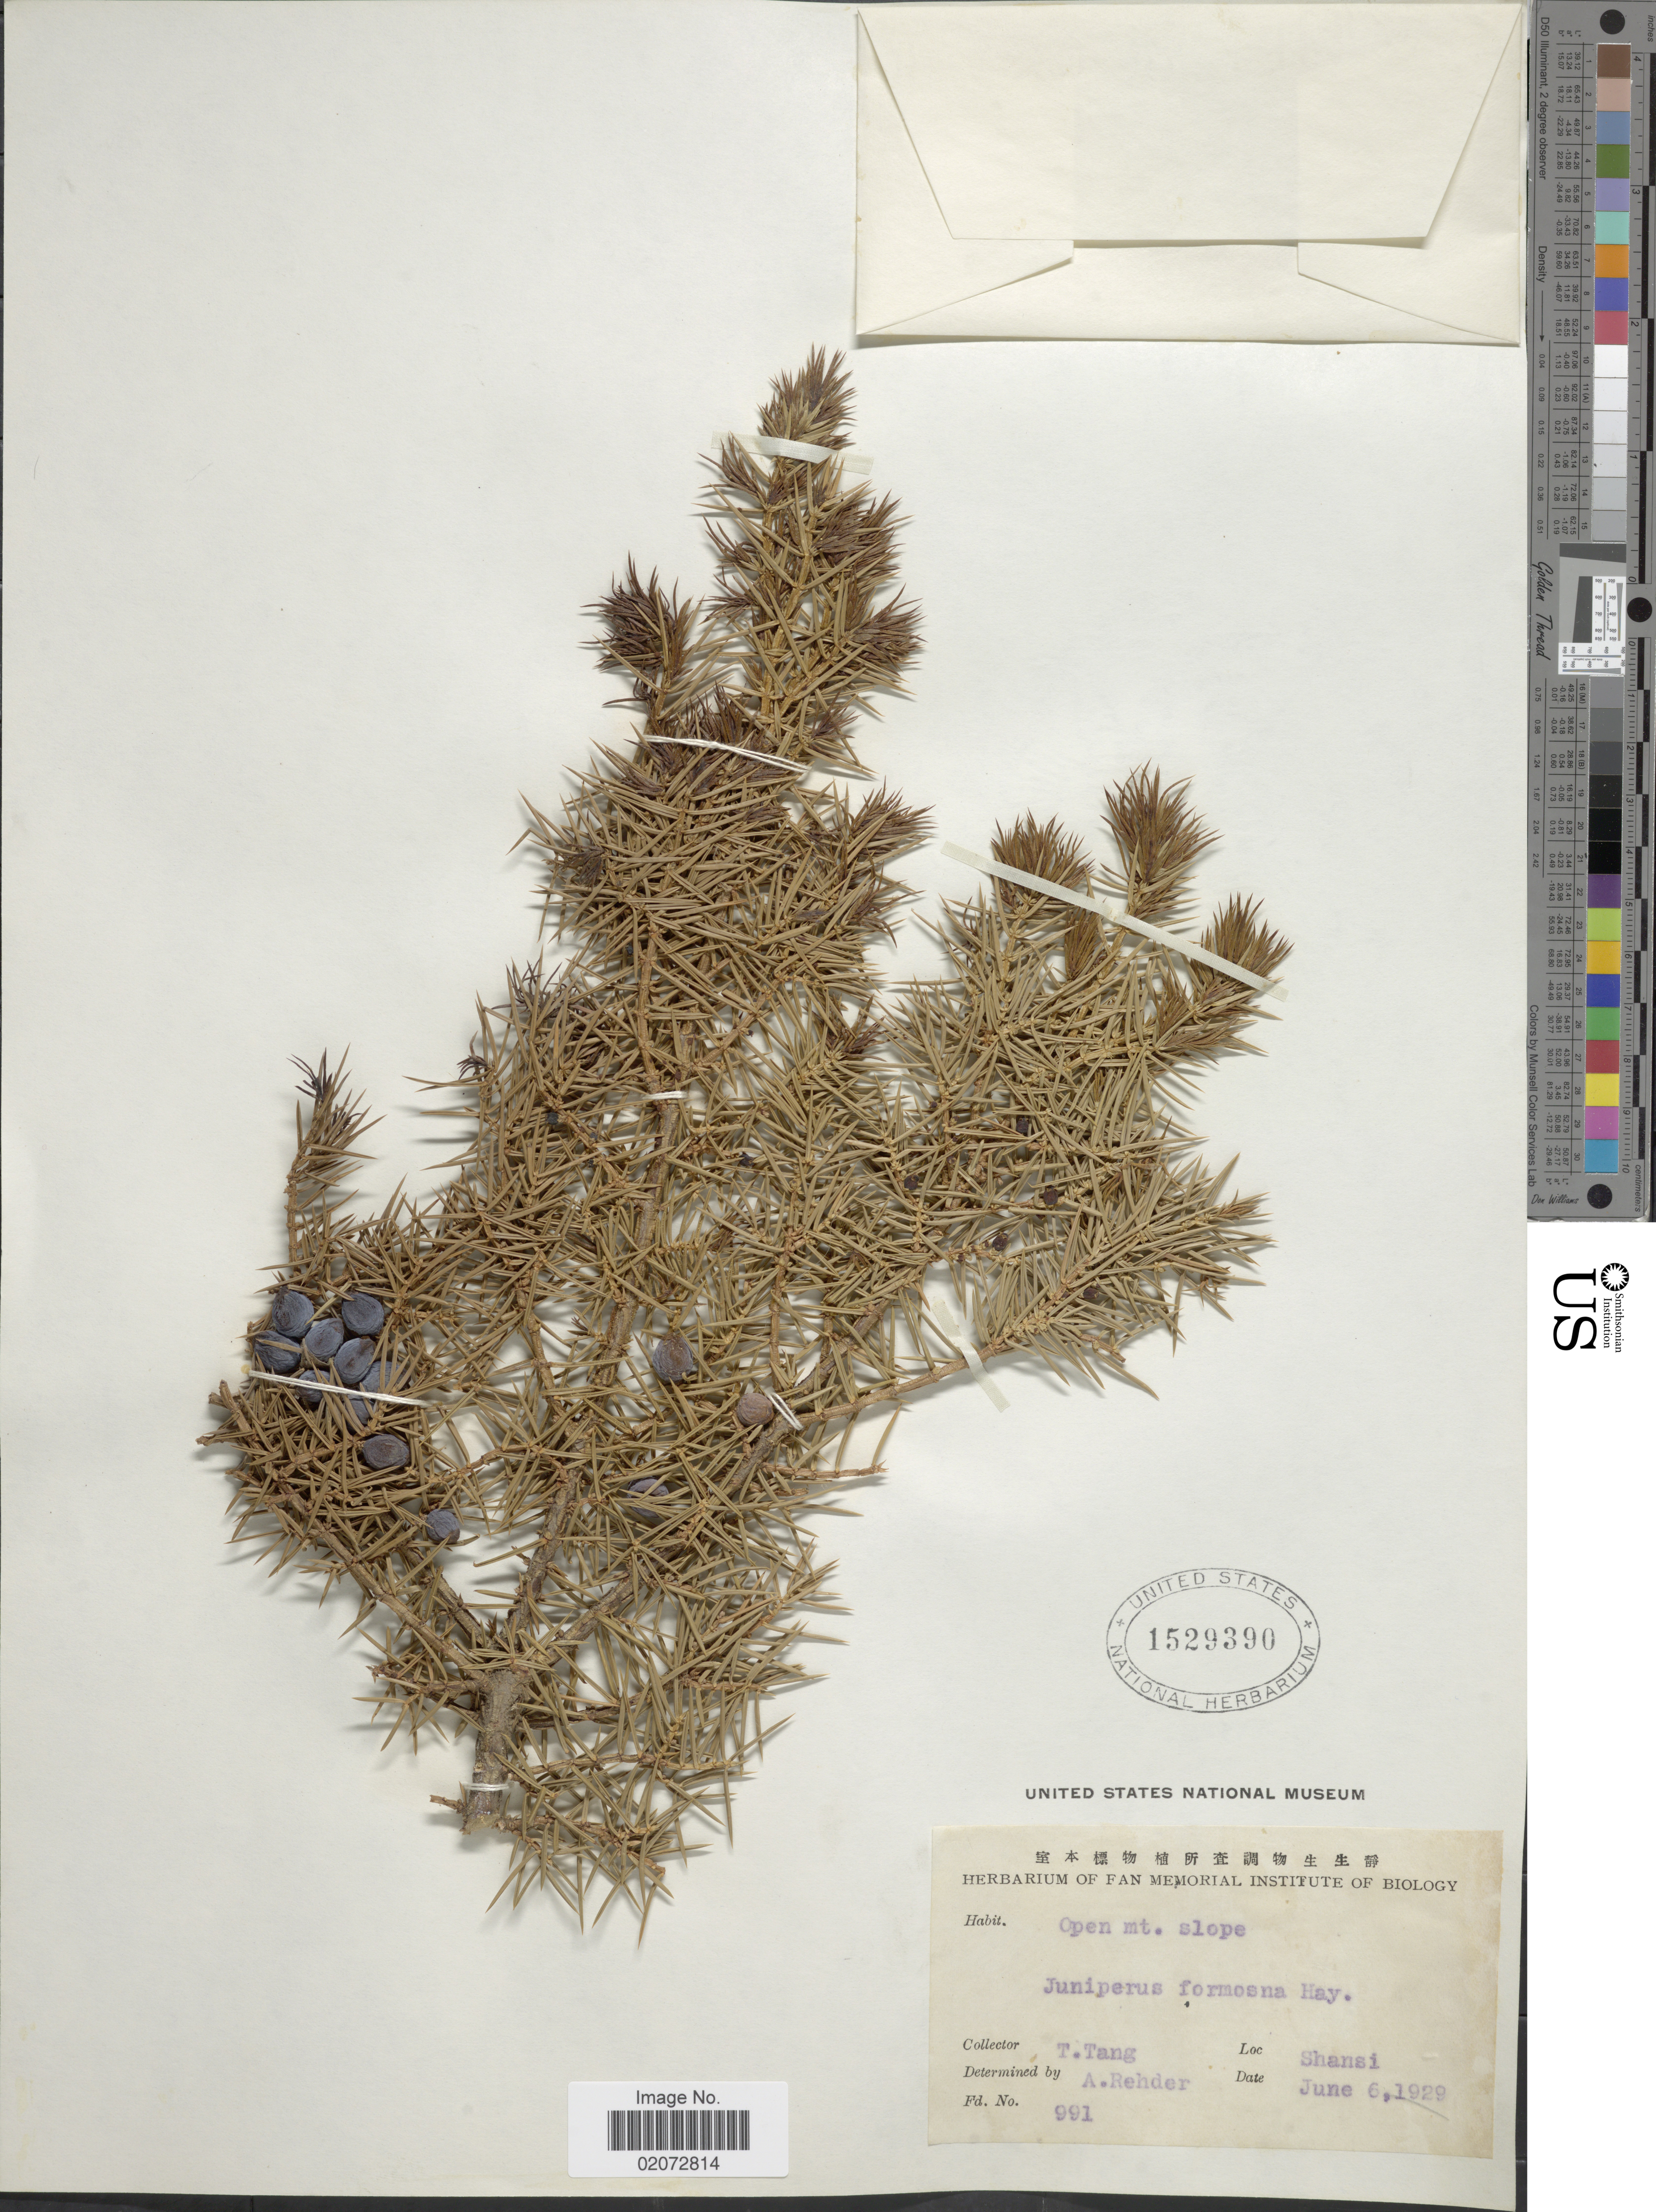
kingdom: Plantae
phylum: Tracheophyta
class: Pinopsida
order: Pinales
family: Cupressaceae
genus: Juniperus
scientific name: Juniperus formosana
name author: Hayata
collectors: T. Tang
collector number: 991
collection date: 1929-06-06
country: China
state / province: Shanxi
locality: Shansi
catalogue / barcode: US 1529390